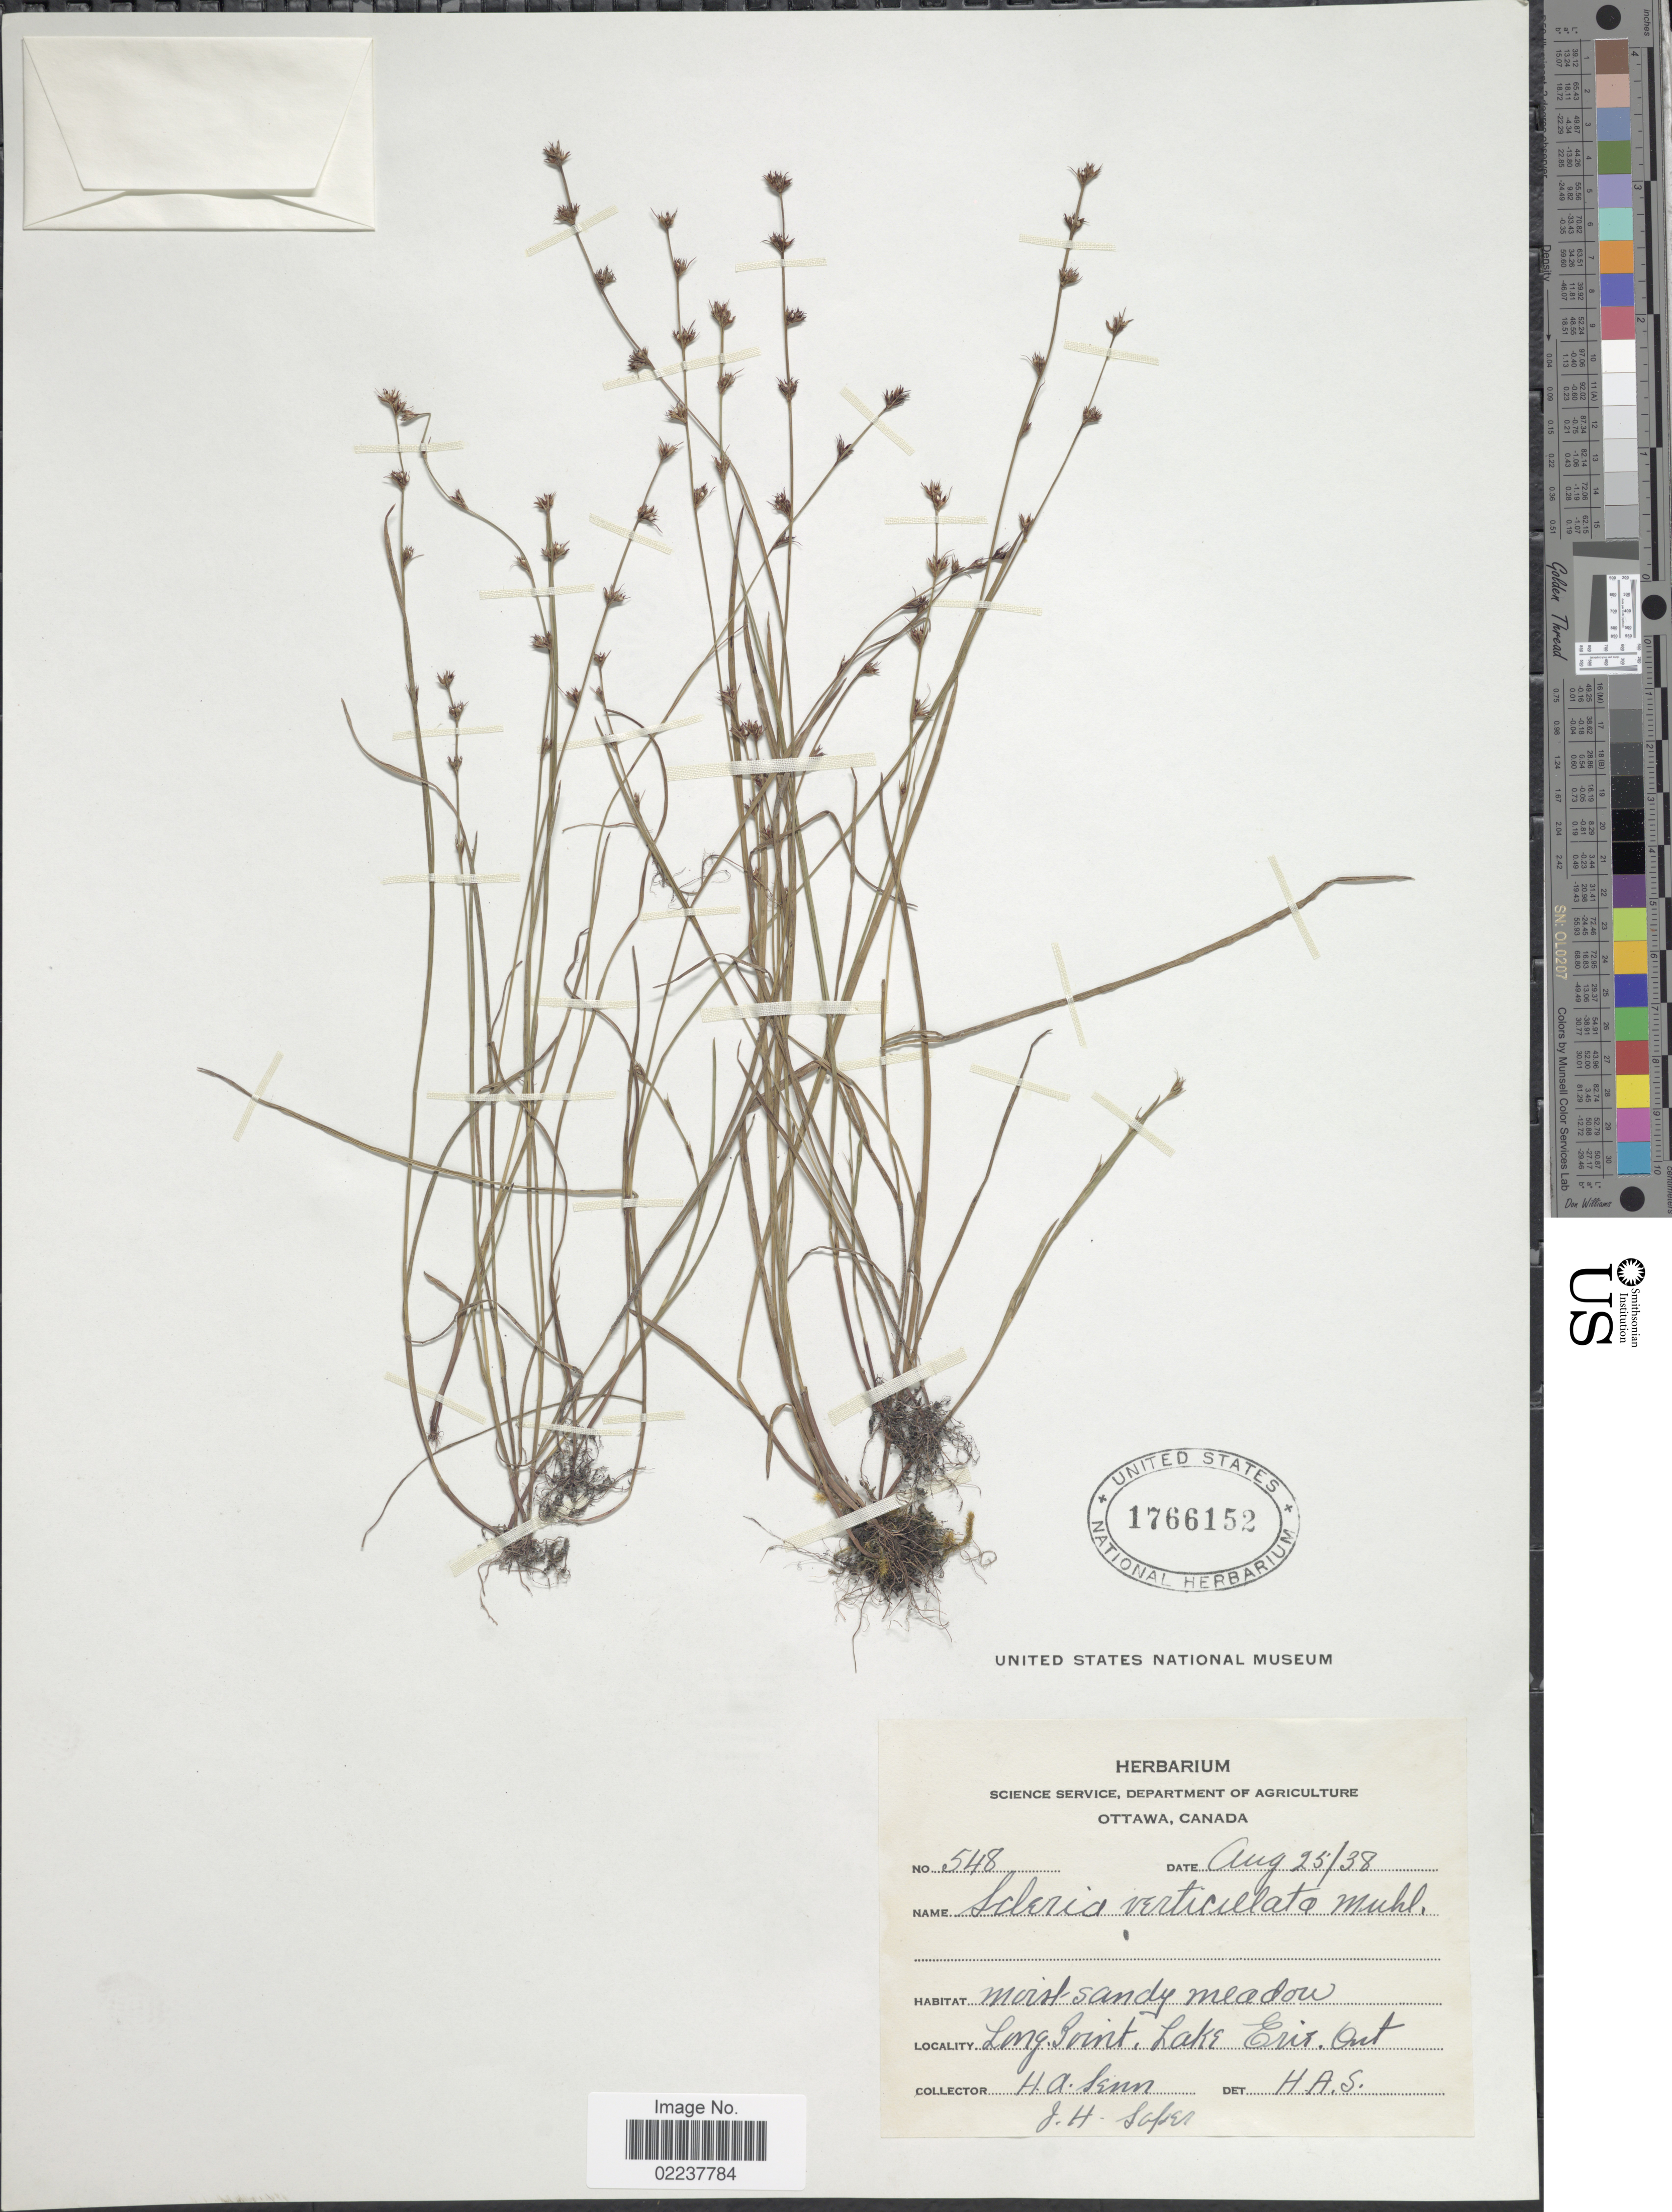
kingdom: Plantae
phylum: Tracheophyta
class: Liliopsida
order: Poales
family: Cyperaceae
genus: Scleria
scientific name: Scleria verticillata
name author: Muhl. ex Willd.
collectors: H. Senn & J. Saper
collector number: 548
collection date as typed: Transcribed d/m/y: 25/8/38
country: Canada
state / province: Ontario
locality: Long Point, Lake Erie.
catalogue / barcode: US 1766152